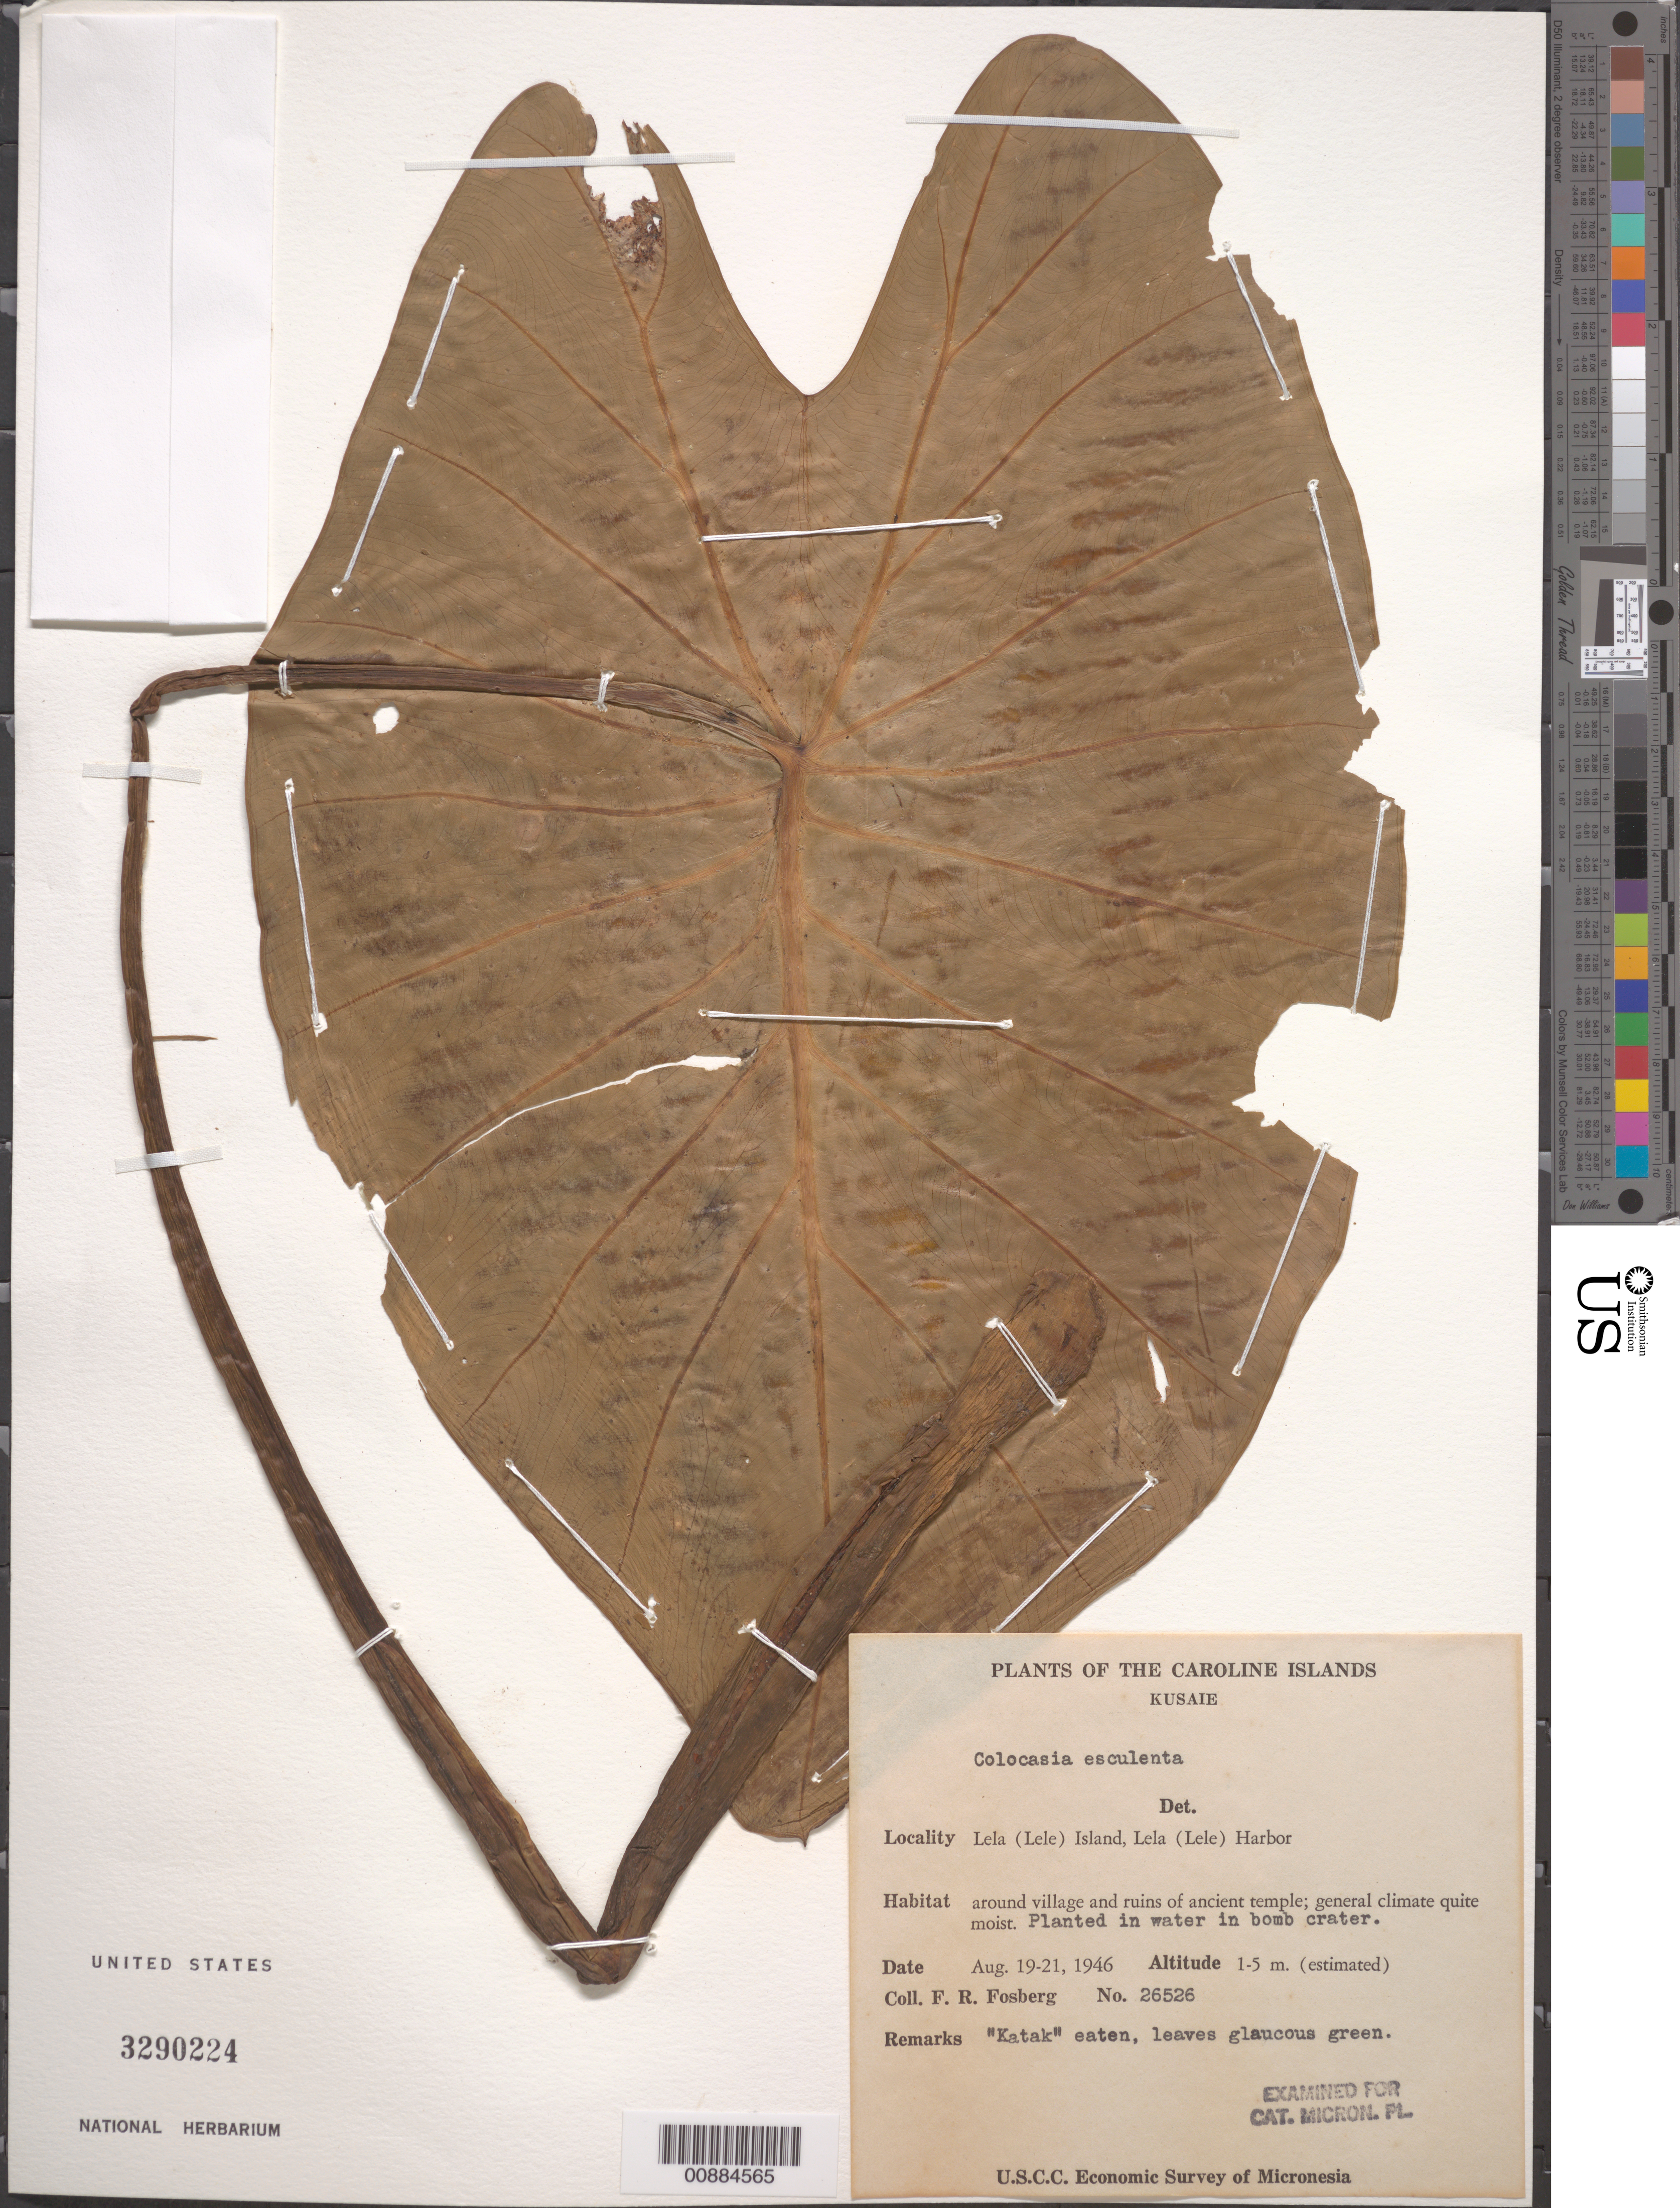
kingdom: Plantae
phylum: Tracheophyta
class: Liliopsida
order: Alismatales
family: Araceae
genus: Colocasia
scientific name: Colocasia esculenta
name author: (L.) Schott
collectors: F. R. Fosberg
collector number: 26526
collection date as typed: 19 Aug 1946 to 21 Aug 1946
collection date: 1946-08-19/1946-08-21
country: Micronesia, Federated States of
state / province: Kosrae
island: Kosrae [Kusaie]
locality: Lela (Lele) Harbor. Around village and ruins of ancient temple. Planted in water in bomb crater.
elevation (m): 1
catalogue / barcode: US 3290224